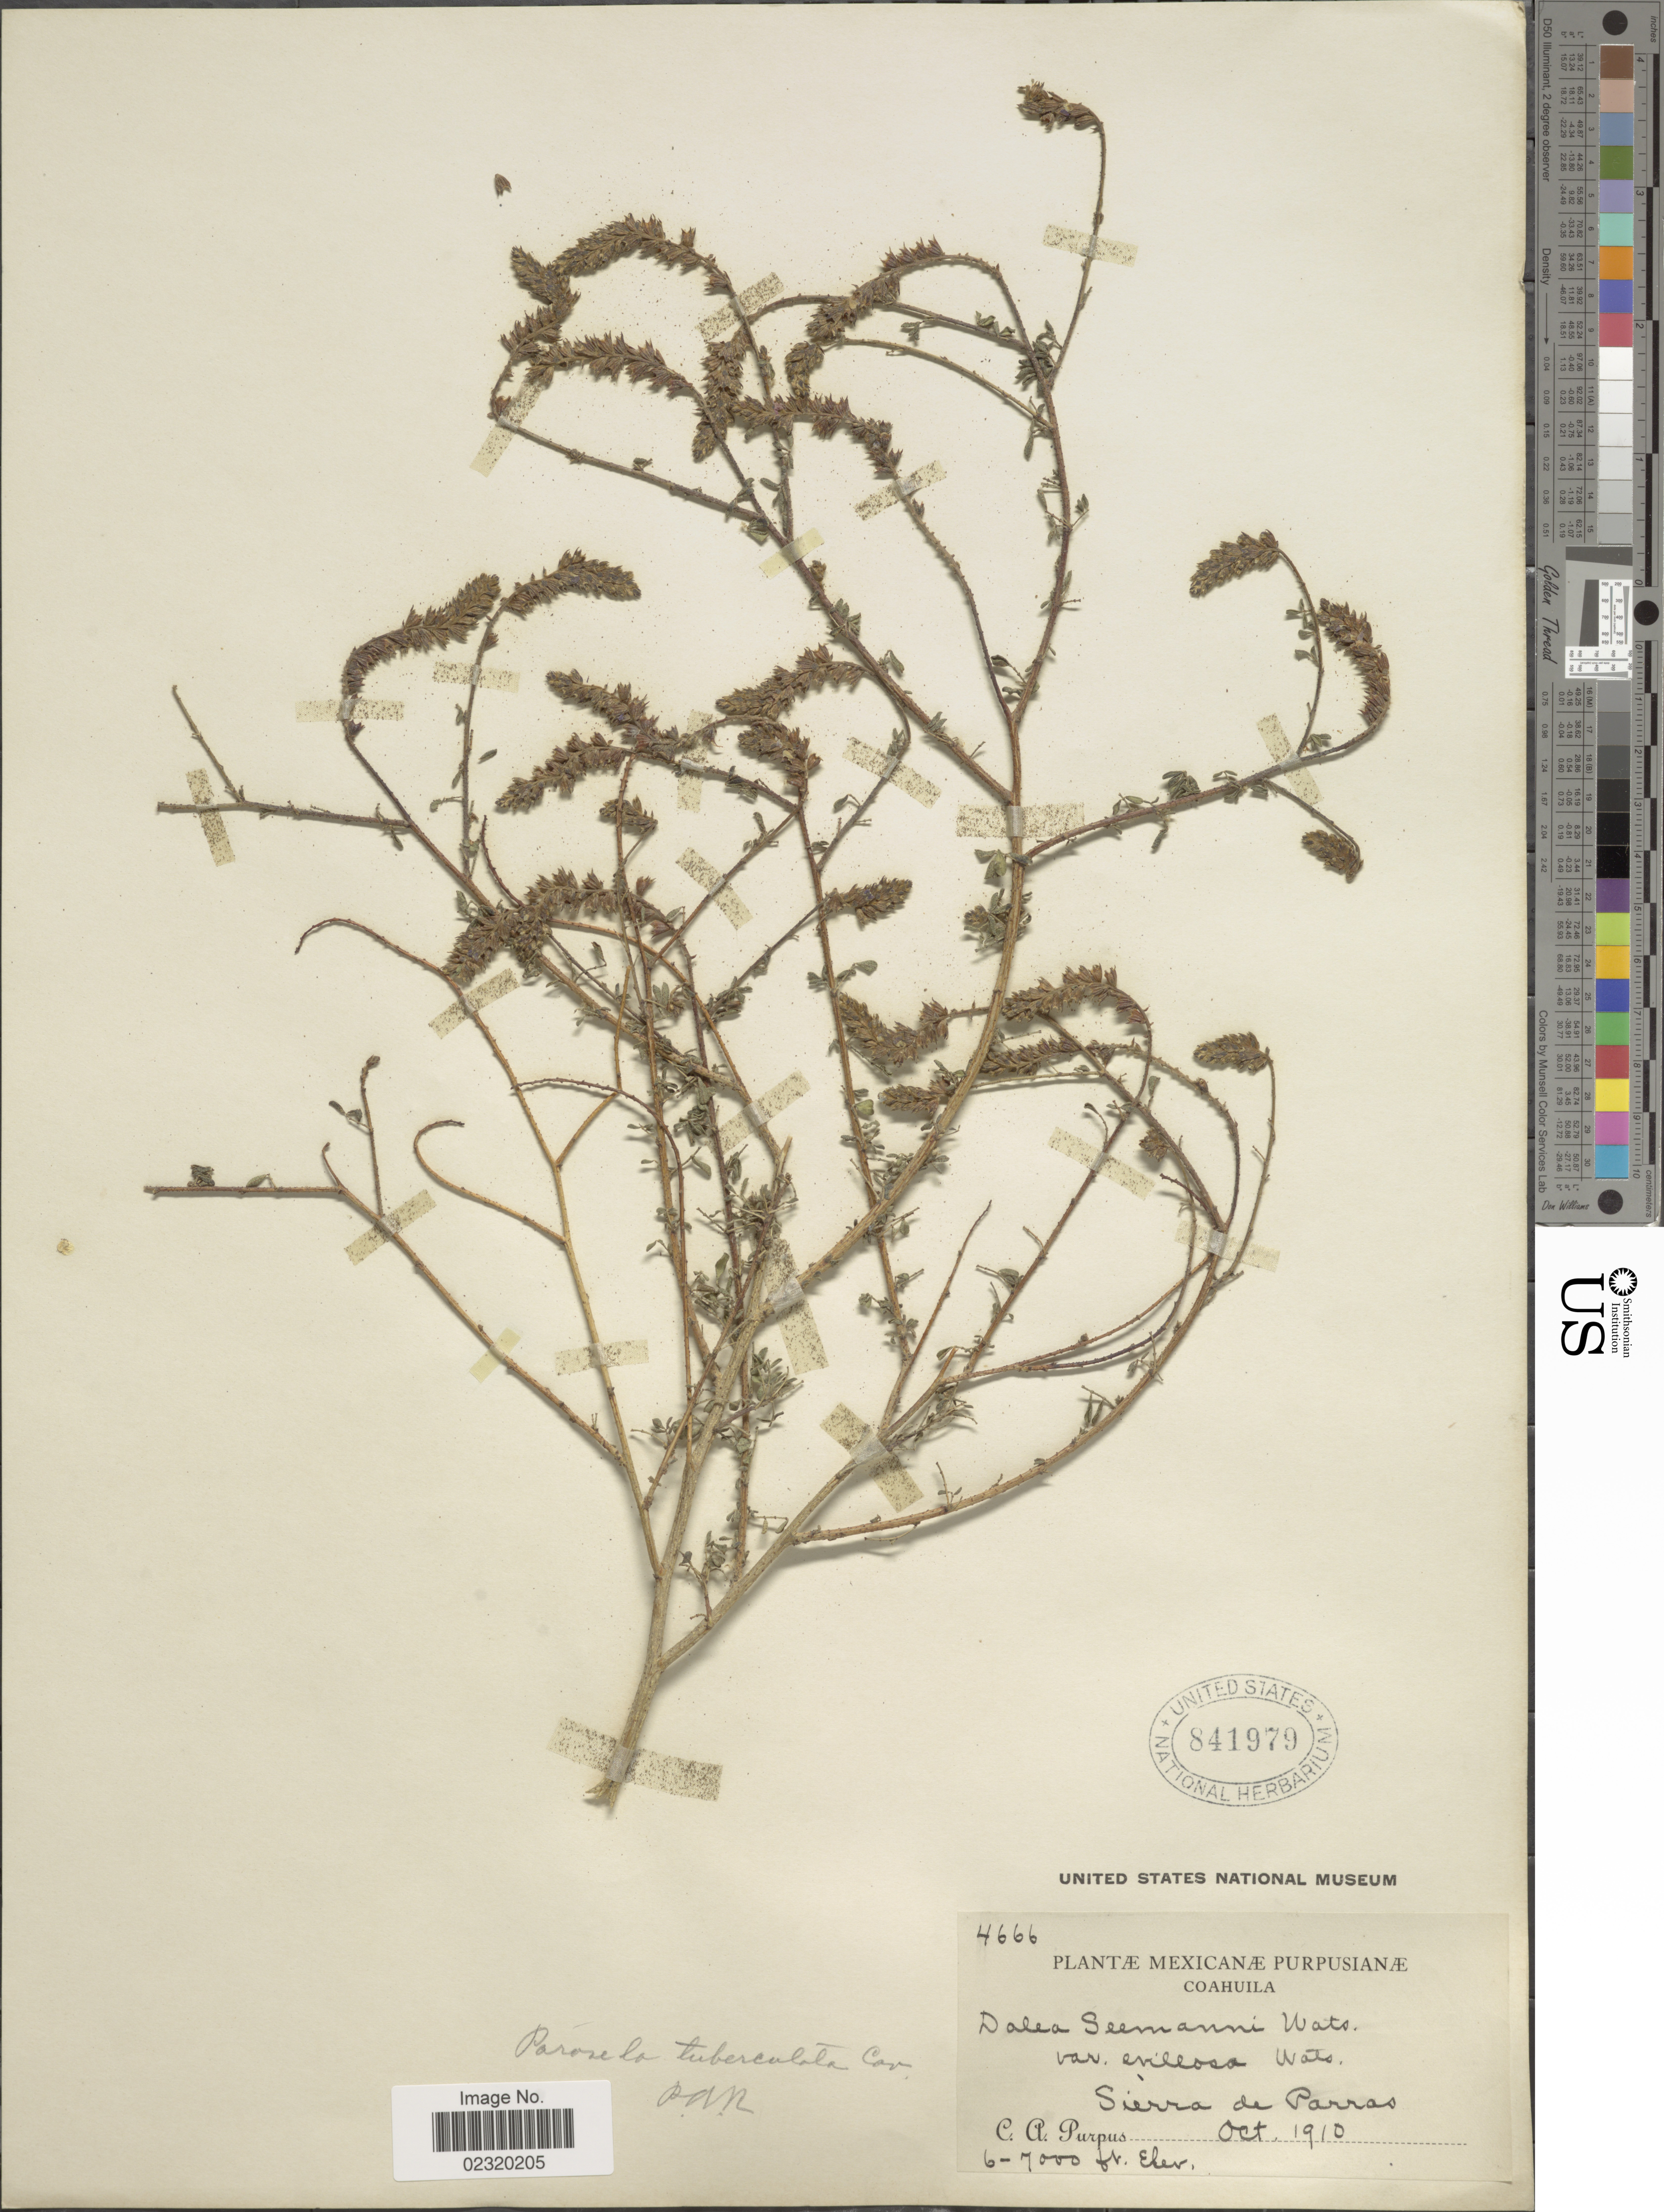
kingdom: Plantae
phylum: Tracheophyta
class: Magnoliopsida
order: Fabales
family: Fabaceae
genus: Dalea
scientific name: Dalea tuberculata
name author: Lag.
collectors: C. A. Purpus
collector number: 4666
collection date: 1910-10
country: Mexico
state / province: Coahuila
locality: Sierra de Parras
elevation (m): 1829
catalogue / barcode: US 841979